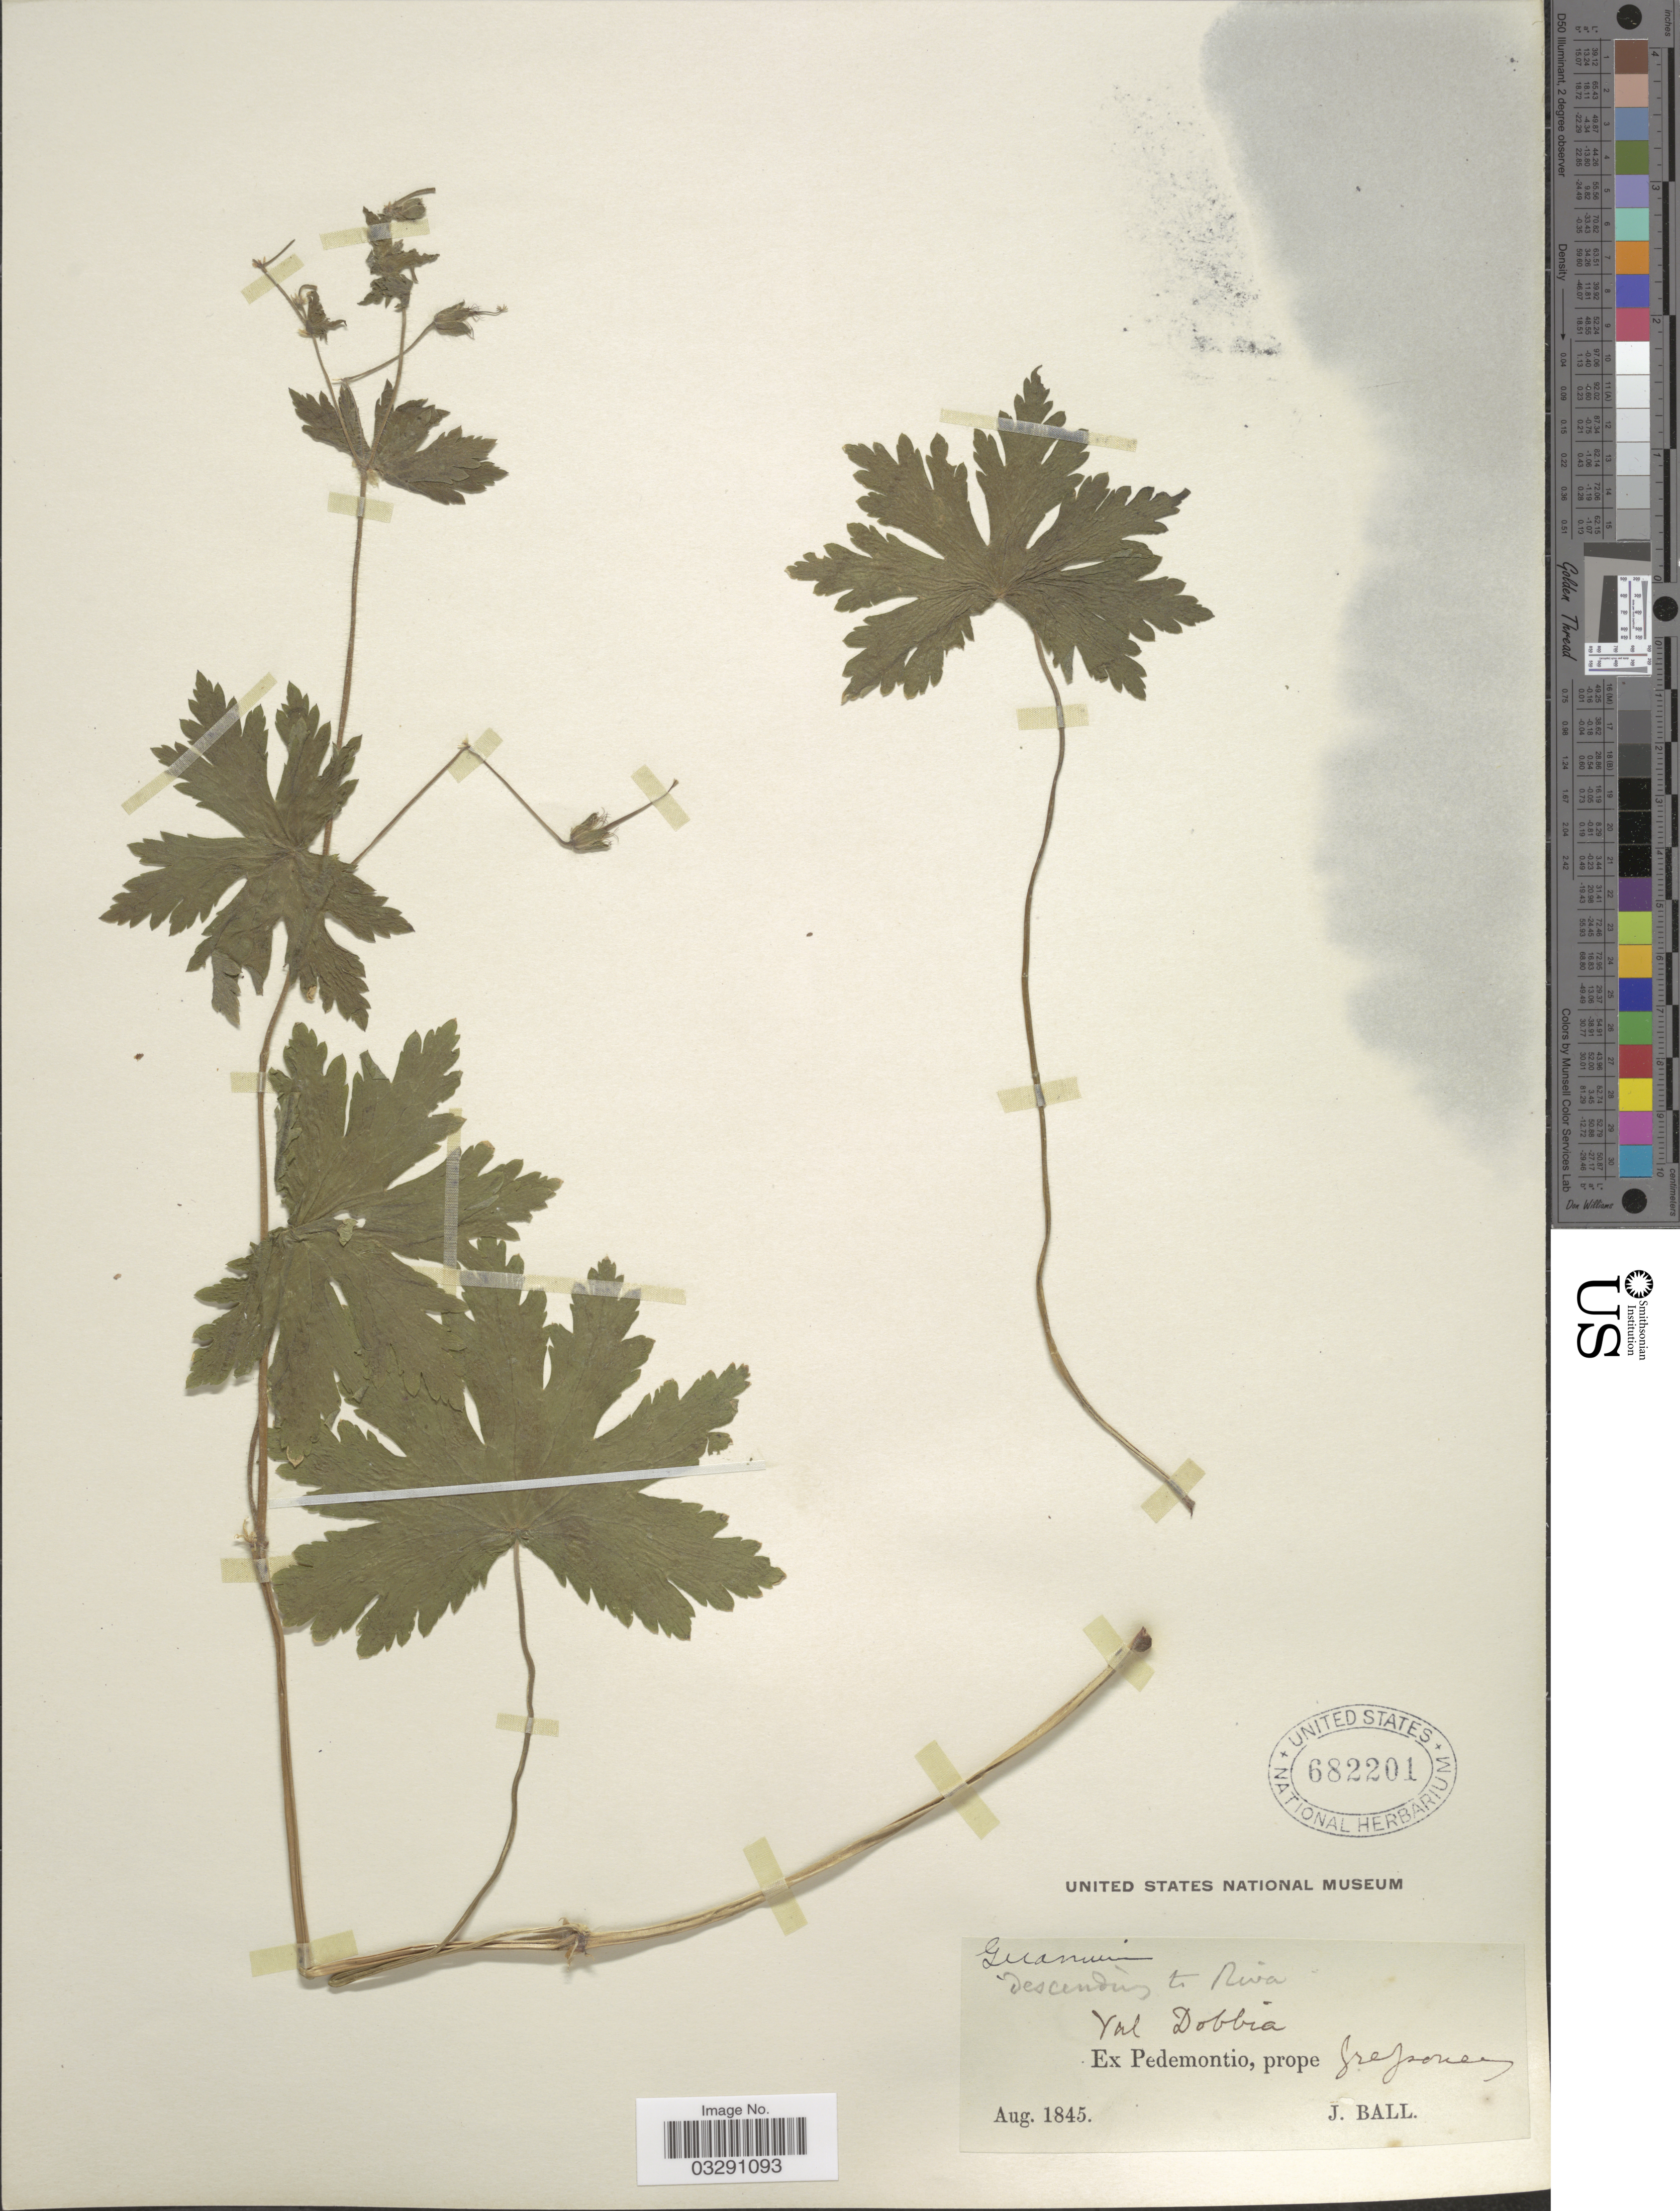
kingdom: Plantae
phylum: Tracheophyta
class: Magnoliopsida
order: Geraniales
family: Geraniaceae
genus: Geranium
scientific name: Geranium sp.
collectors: J. Ball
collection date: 1845-08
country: Italy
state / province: Piedmont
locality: Val Dobbia. Ex Pedemontio, prope Gressoney.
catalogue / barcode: US 682201